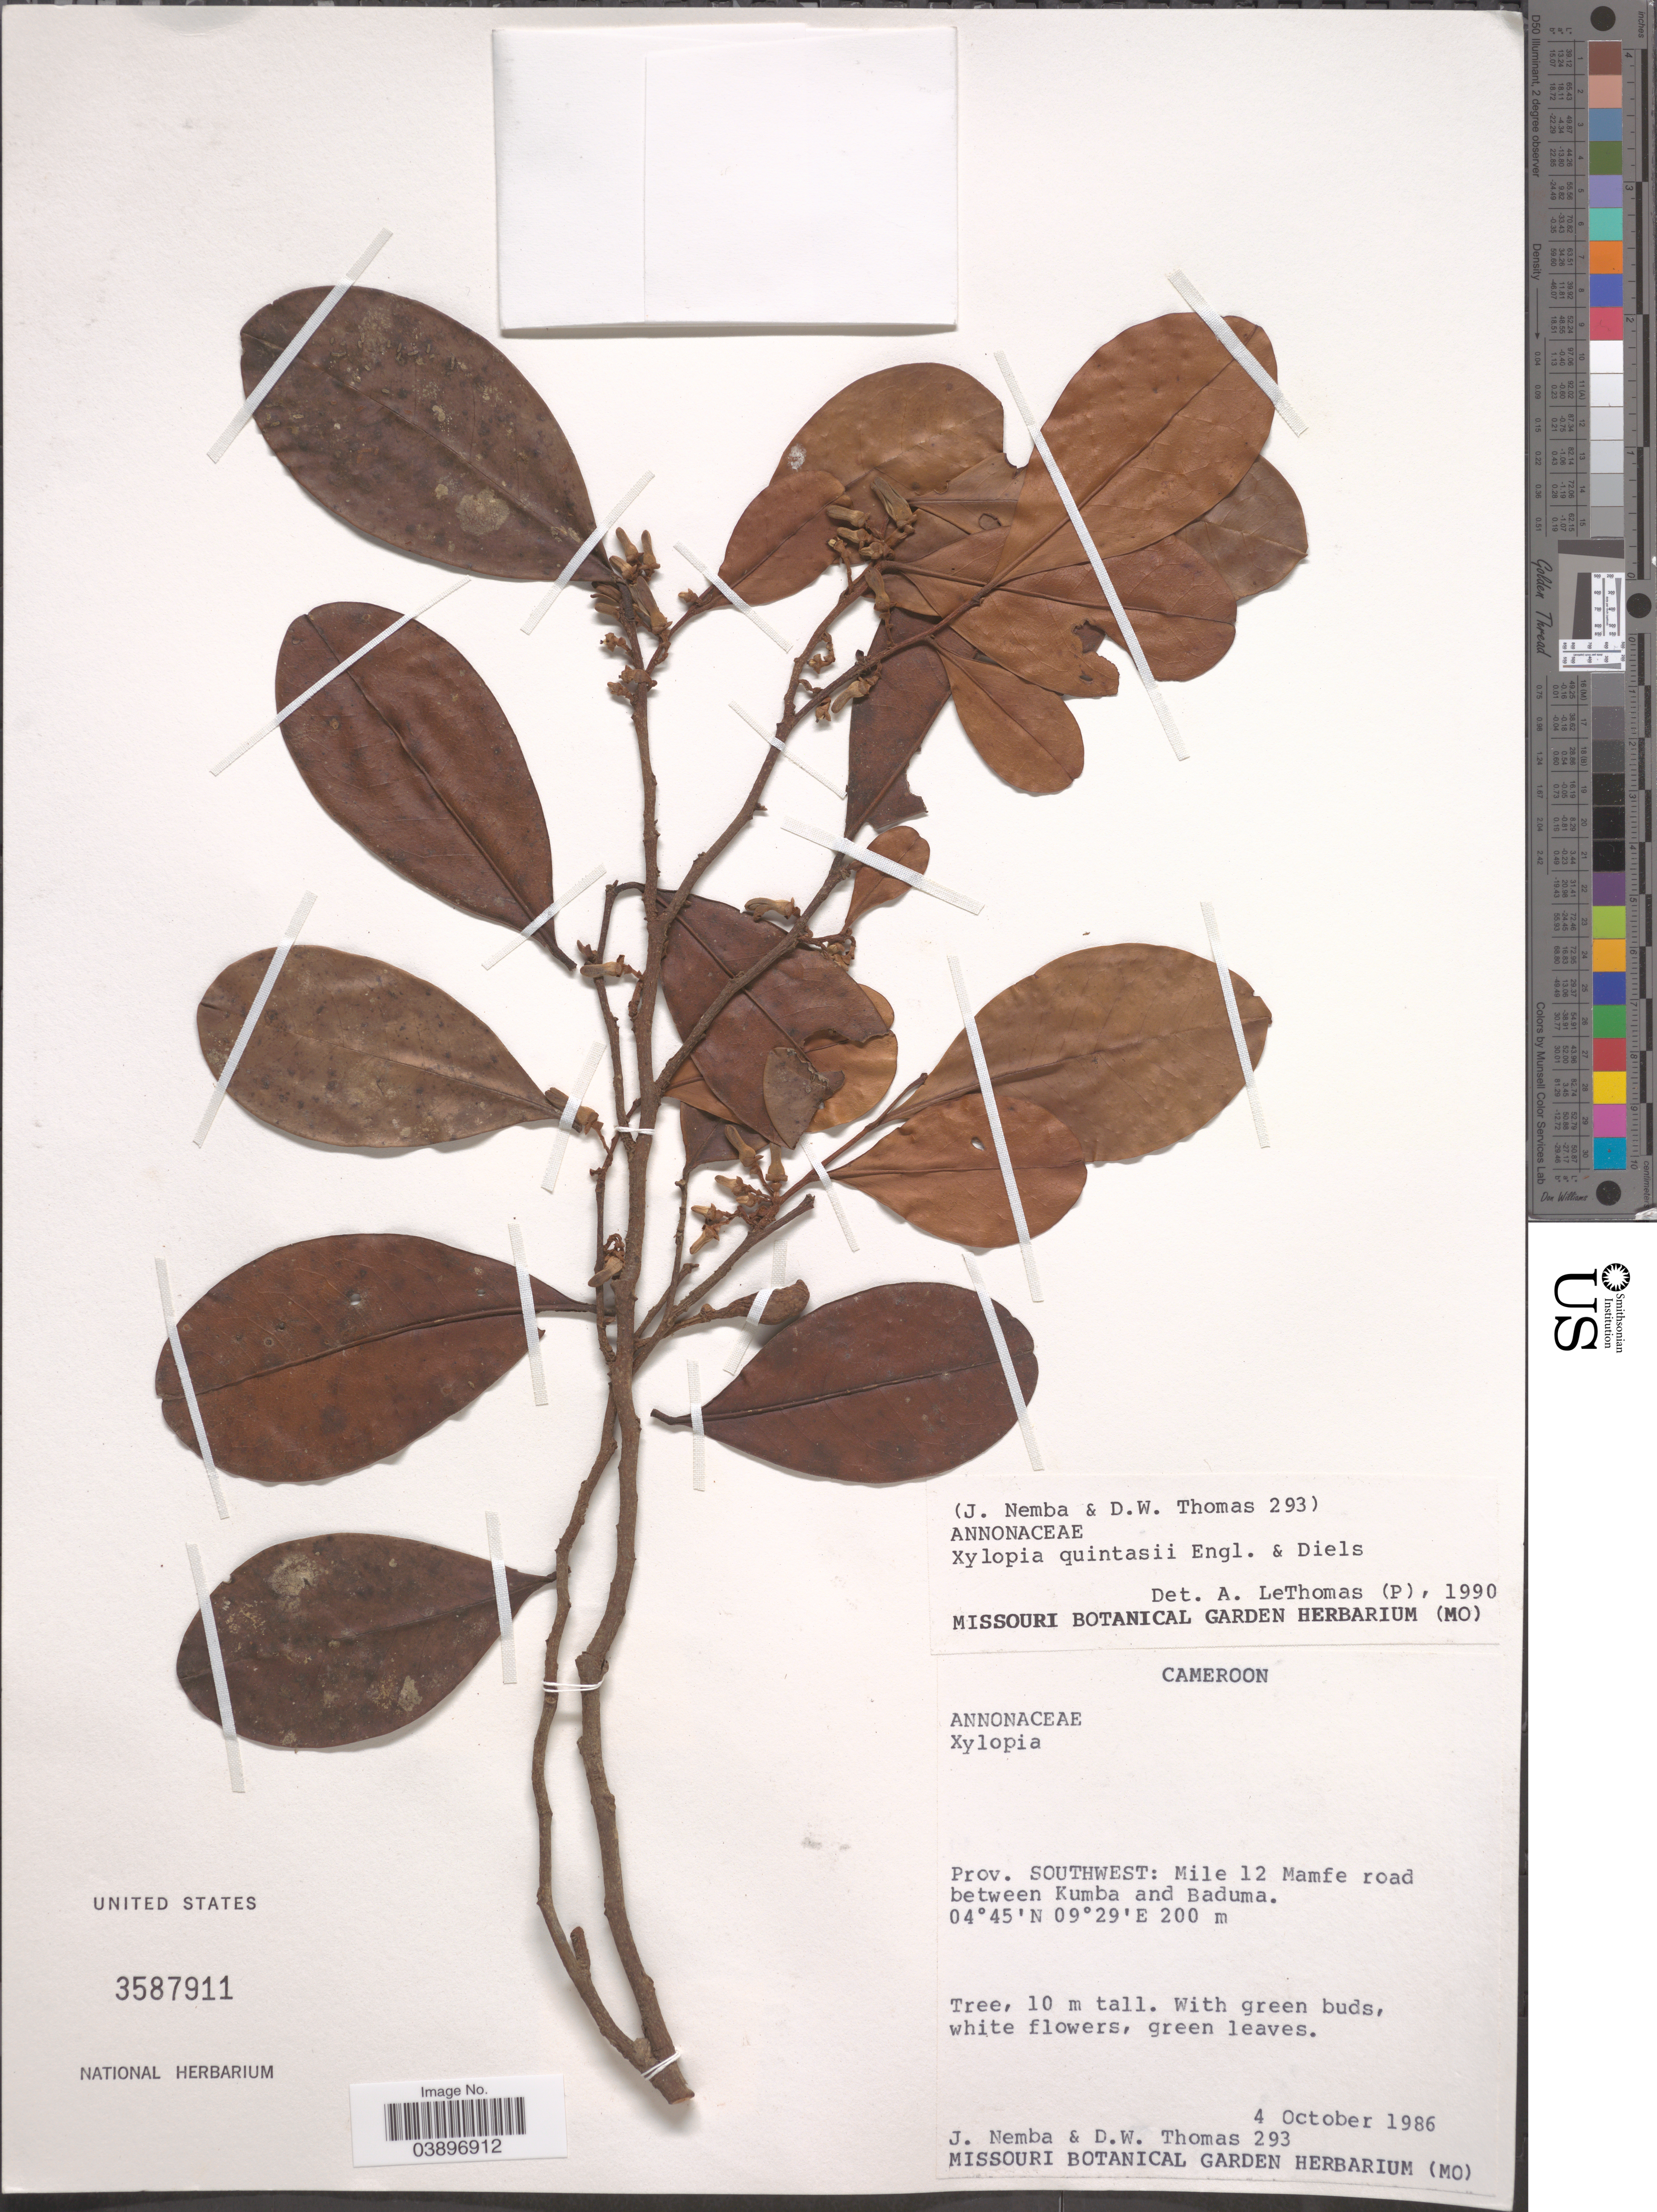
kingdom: Plantae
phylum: Tracheophyta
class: Magnoliopsida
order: Magnoliales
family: Annonaceae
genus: Xylopia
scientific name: Xylopia quintasii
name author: Pierre ex Engl. & Diels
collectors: J. Nemba & D. W. Thomas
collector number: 293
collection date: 1986-10-04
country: Cameroon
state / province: Sud-Ouest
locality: Prov. Southwest: Mile 12 Mamfe road between Kumba and Baduma.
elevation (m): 200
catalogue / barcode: US 3587911